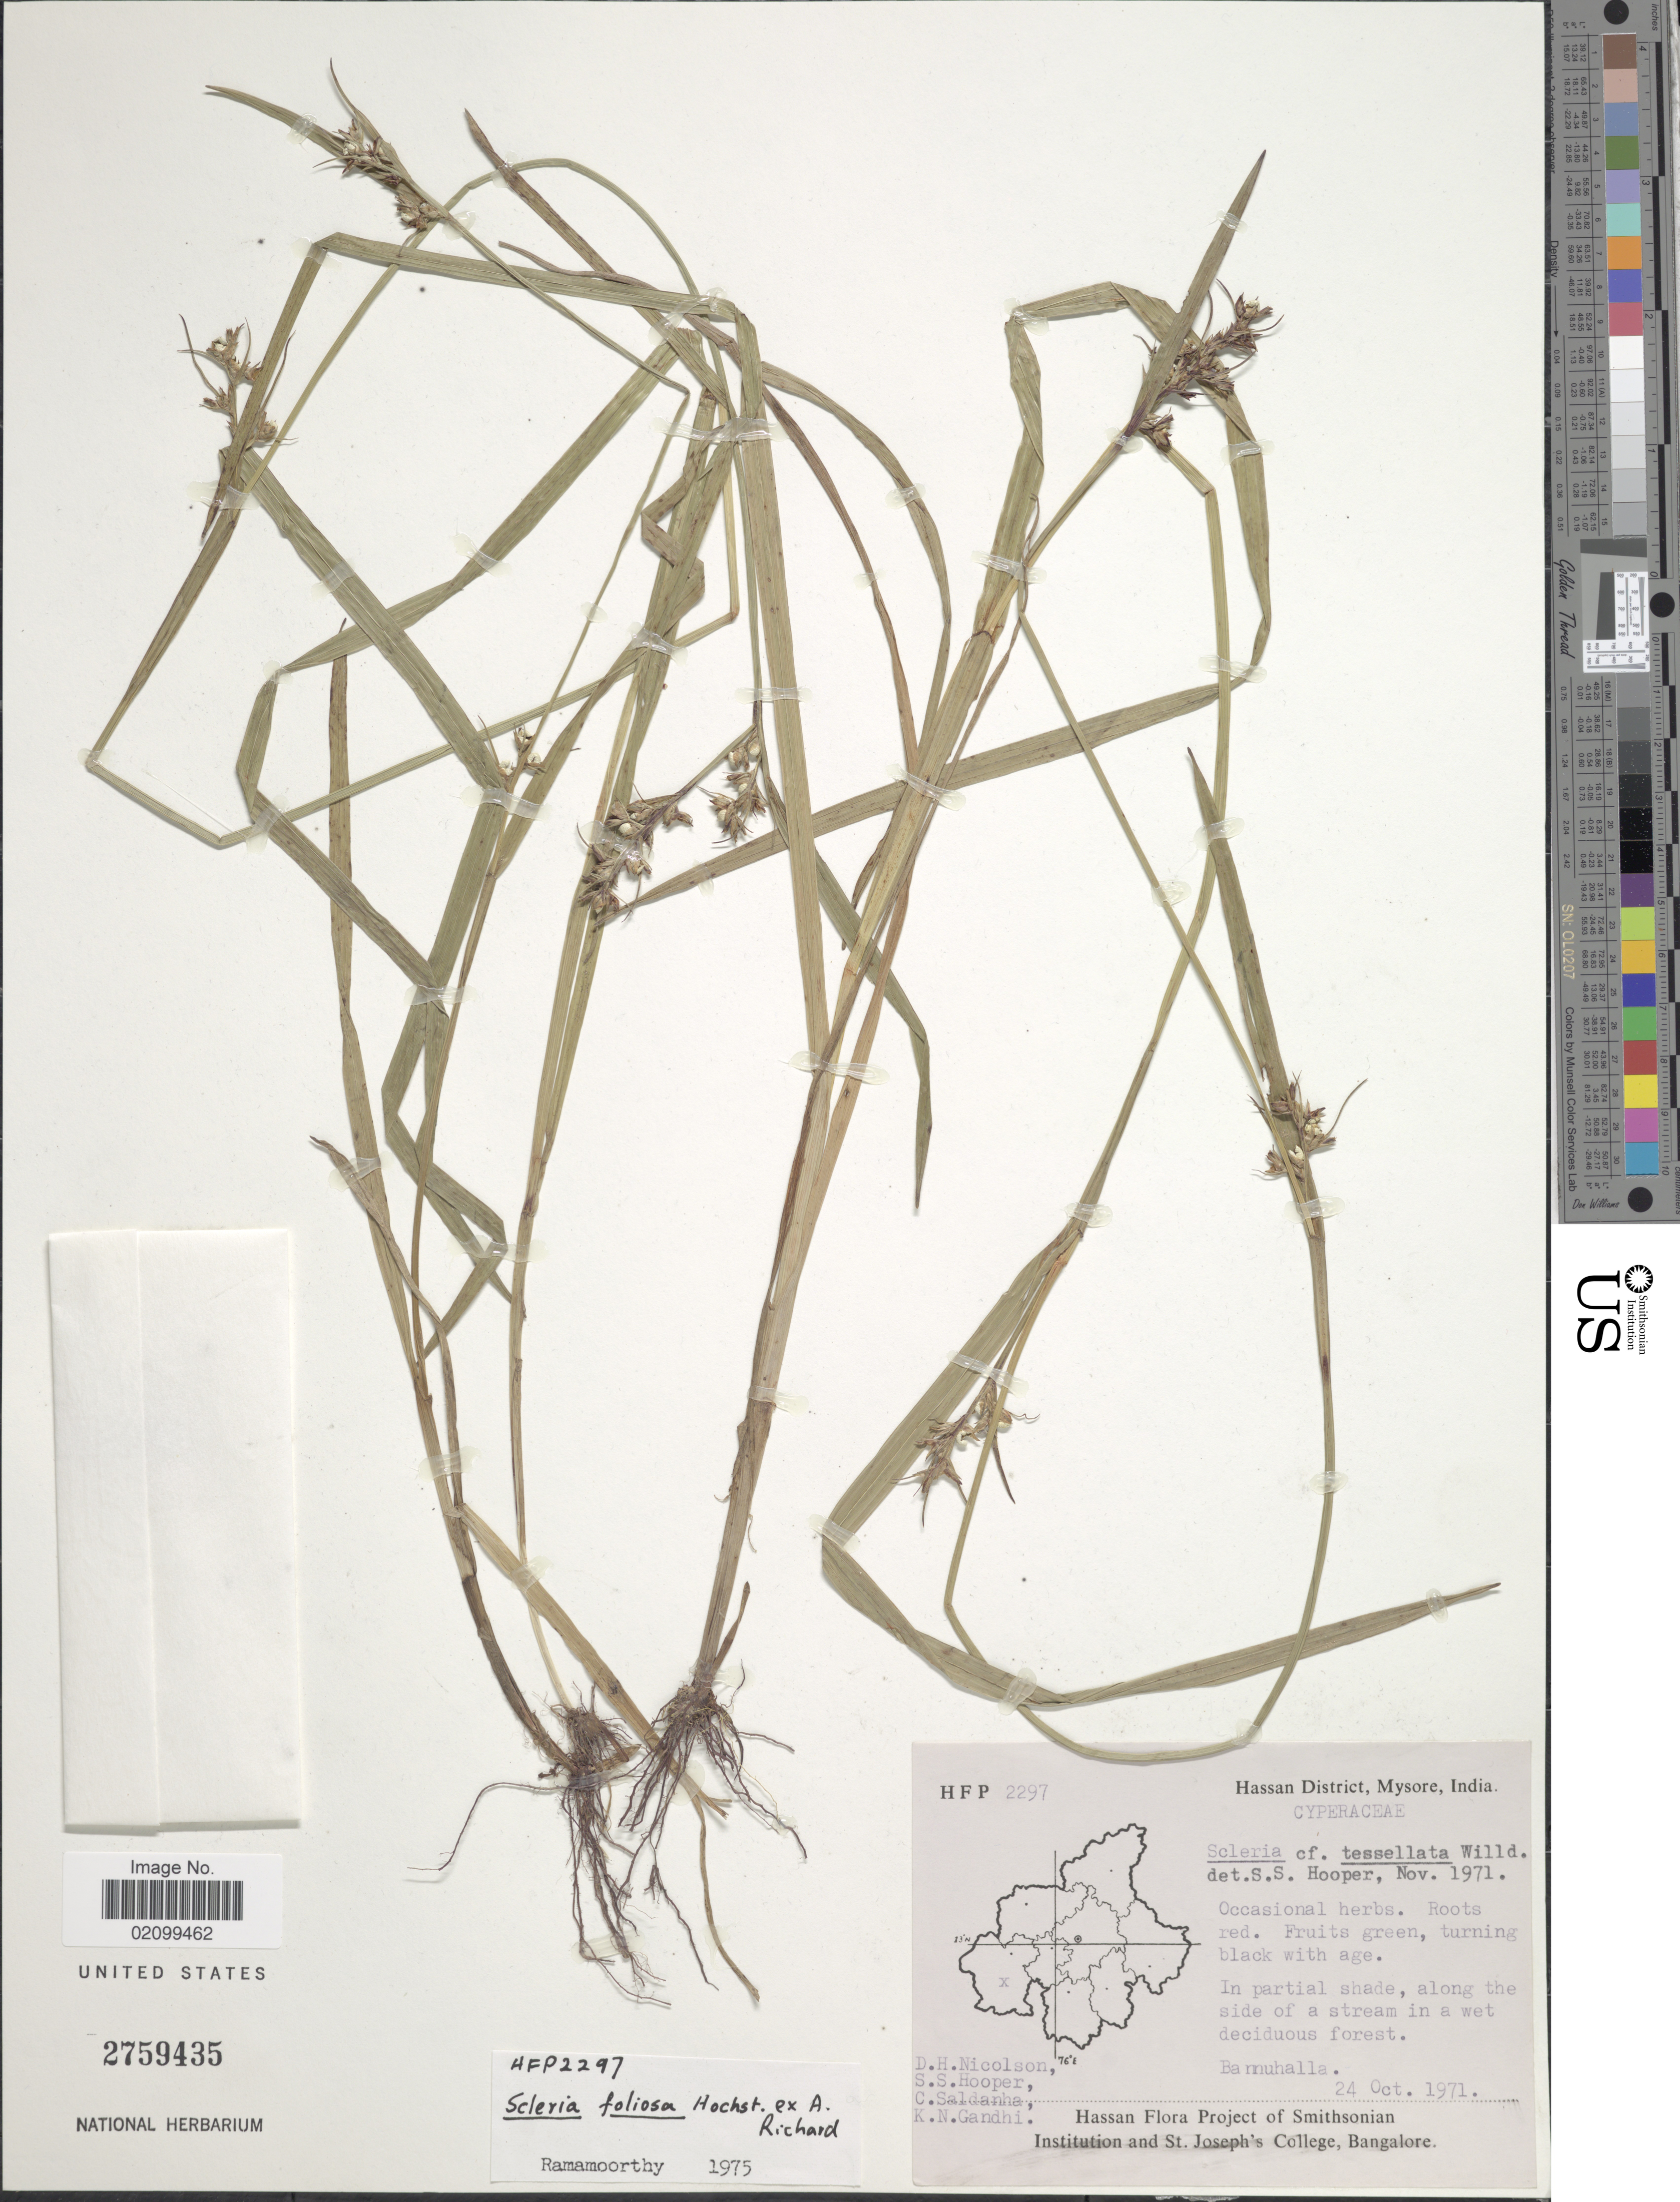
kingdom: Plantae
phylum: Tracheophyta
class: Liliopsida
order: Poales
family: Cyperaceae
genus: Scleria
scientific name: Scleria foliosa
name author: Hochst. ex A. Rich.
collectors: D. H. Nicolson, S. S. Hooper, C. Saldanha & K. N. Gandhi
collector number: HFP2297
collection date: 1971-10-24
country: India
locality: Hassan District, Mysore. Bannuhalla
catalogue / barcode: US 2759435